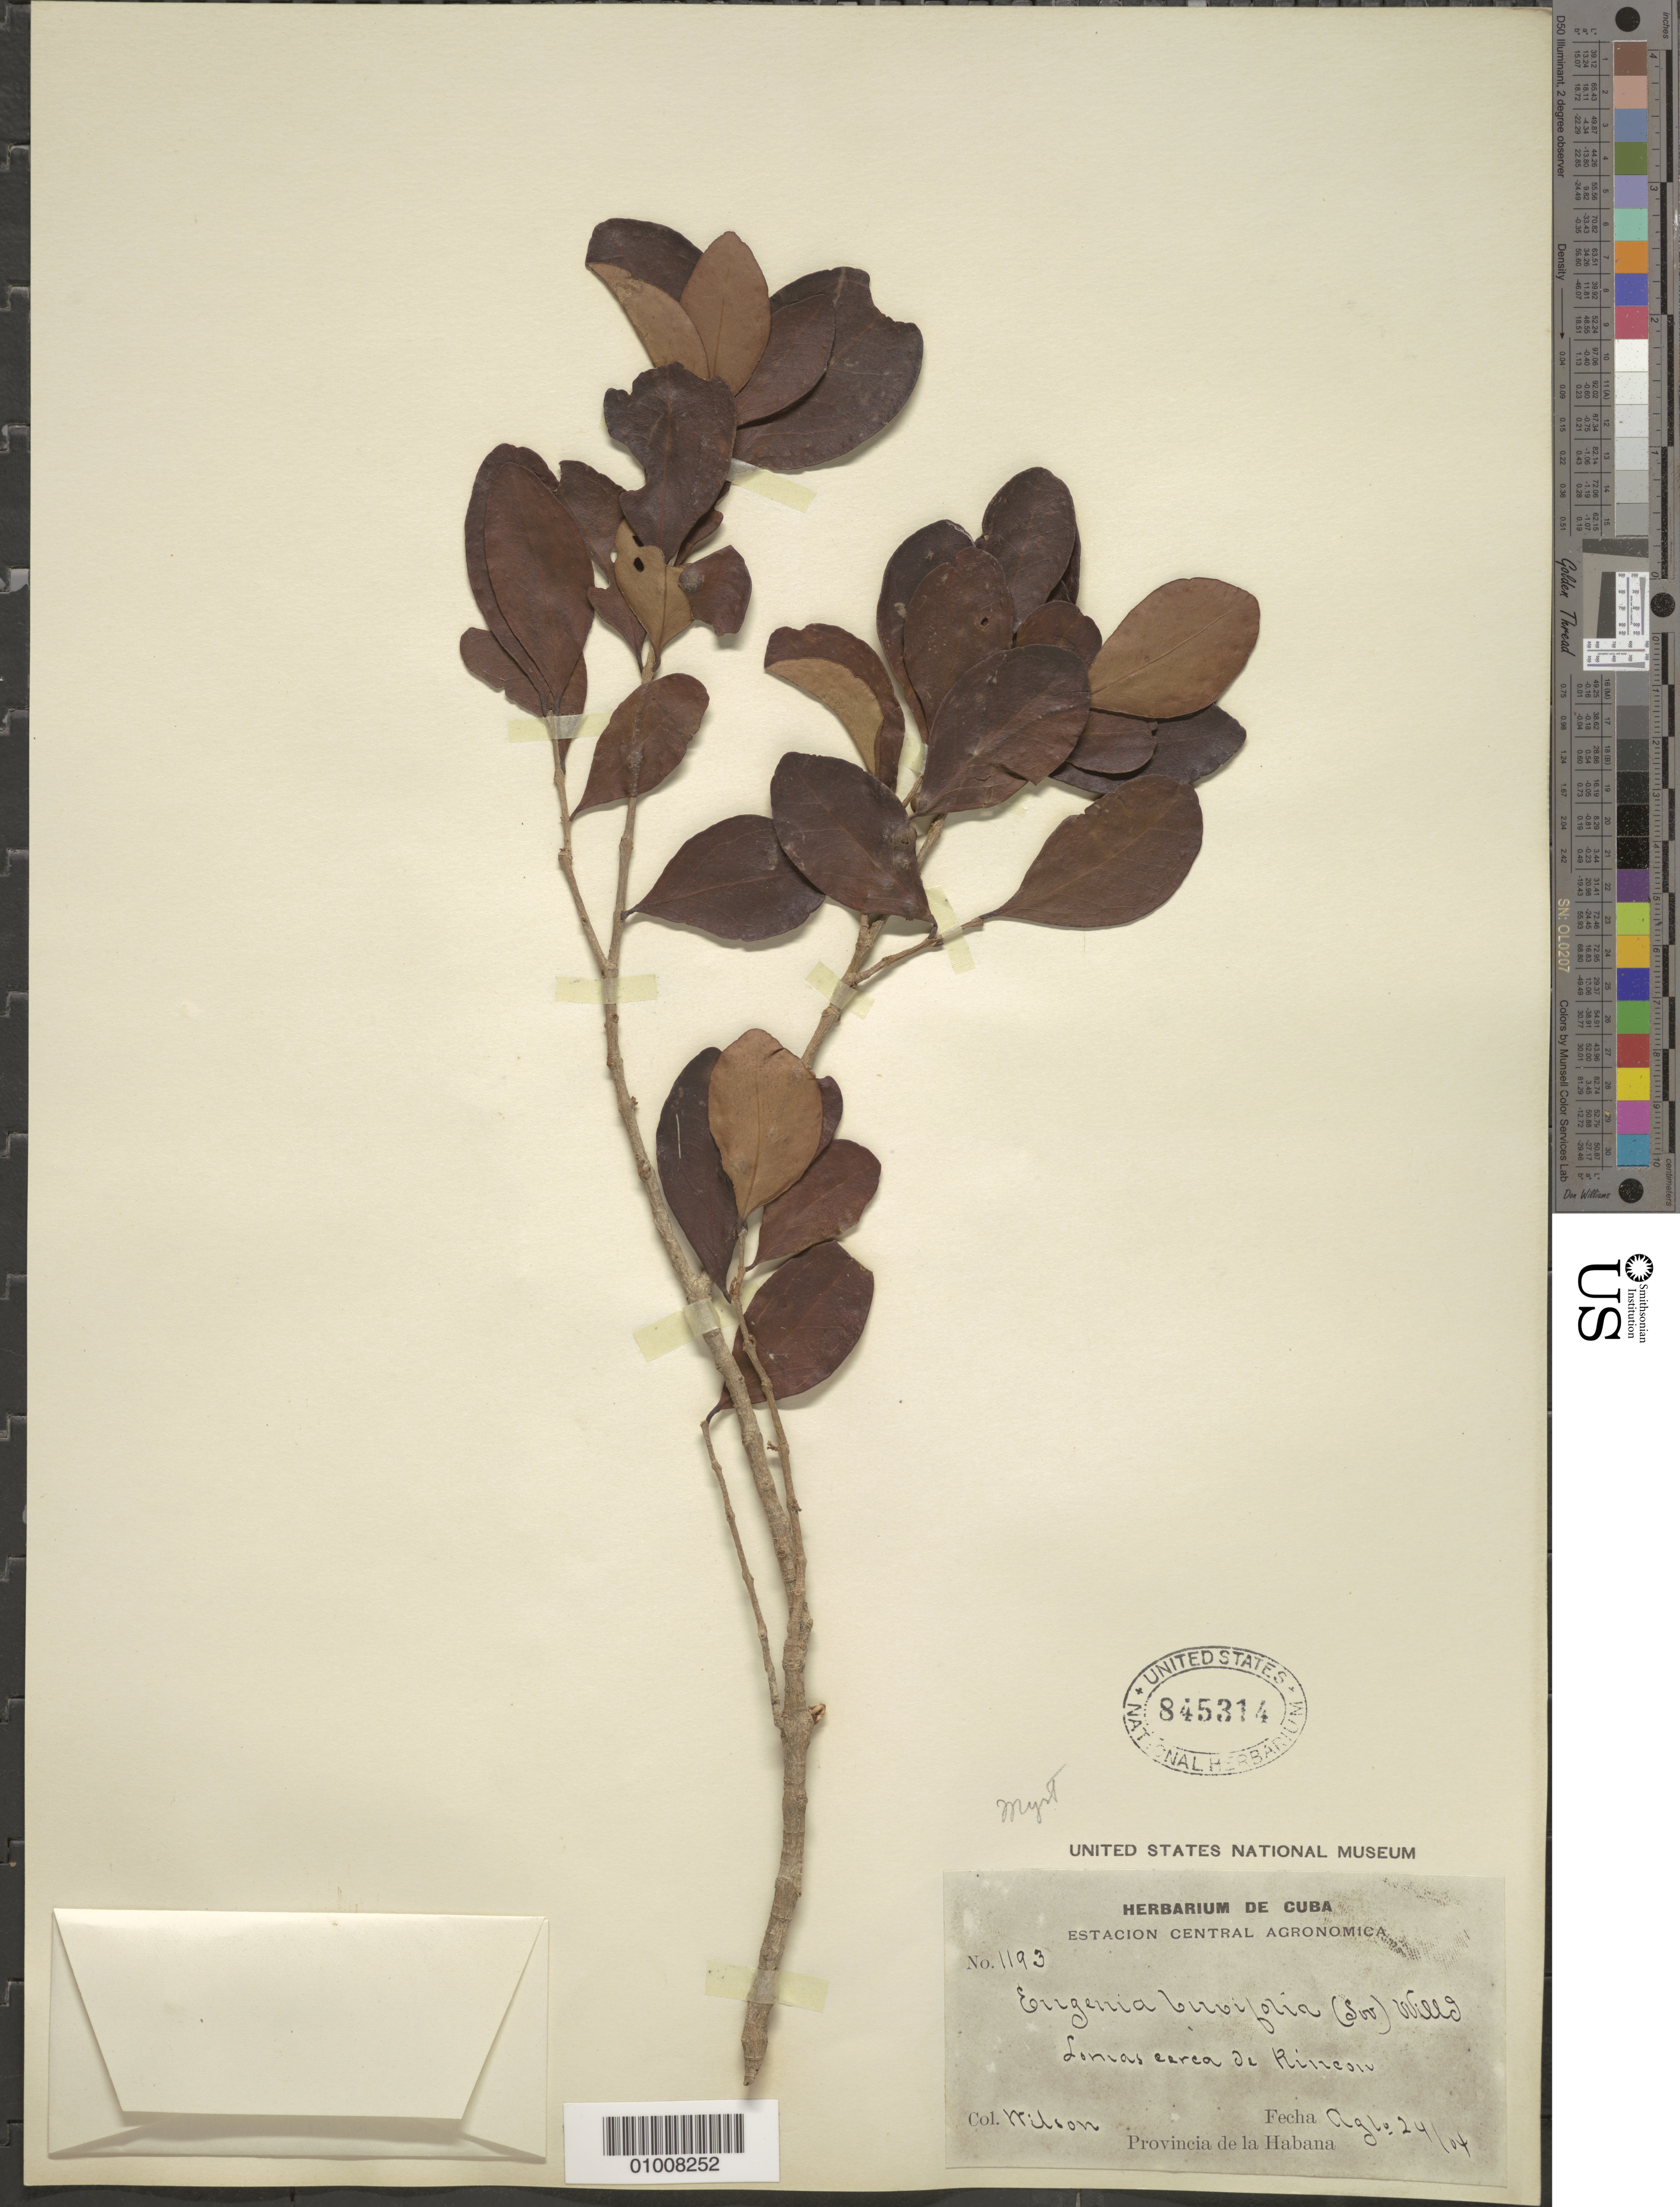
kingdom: Plantae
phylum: Tracheophyta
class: Magnoliopsida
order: Myrtales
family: Myrtaceae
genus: Eugenia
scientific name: Eugenia foetida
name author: Pers.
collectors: -- Wilson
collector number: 1193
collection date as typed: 24 Aug 1904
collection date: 1904-08-24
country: Cuba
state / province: La Habana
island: Cuba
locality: Lomas cerca de Rincon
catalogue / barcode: US 845314